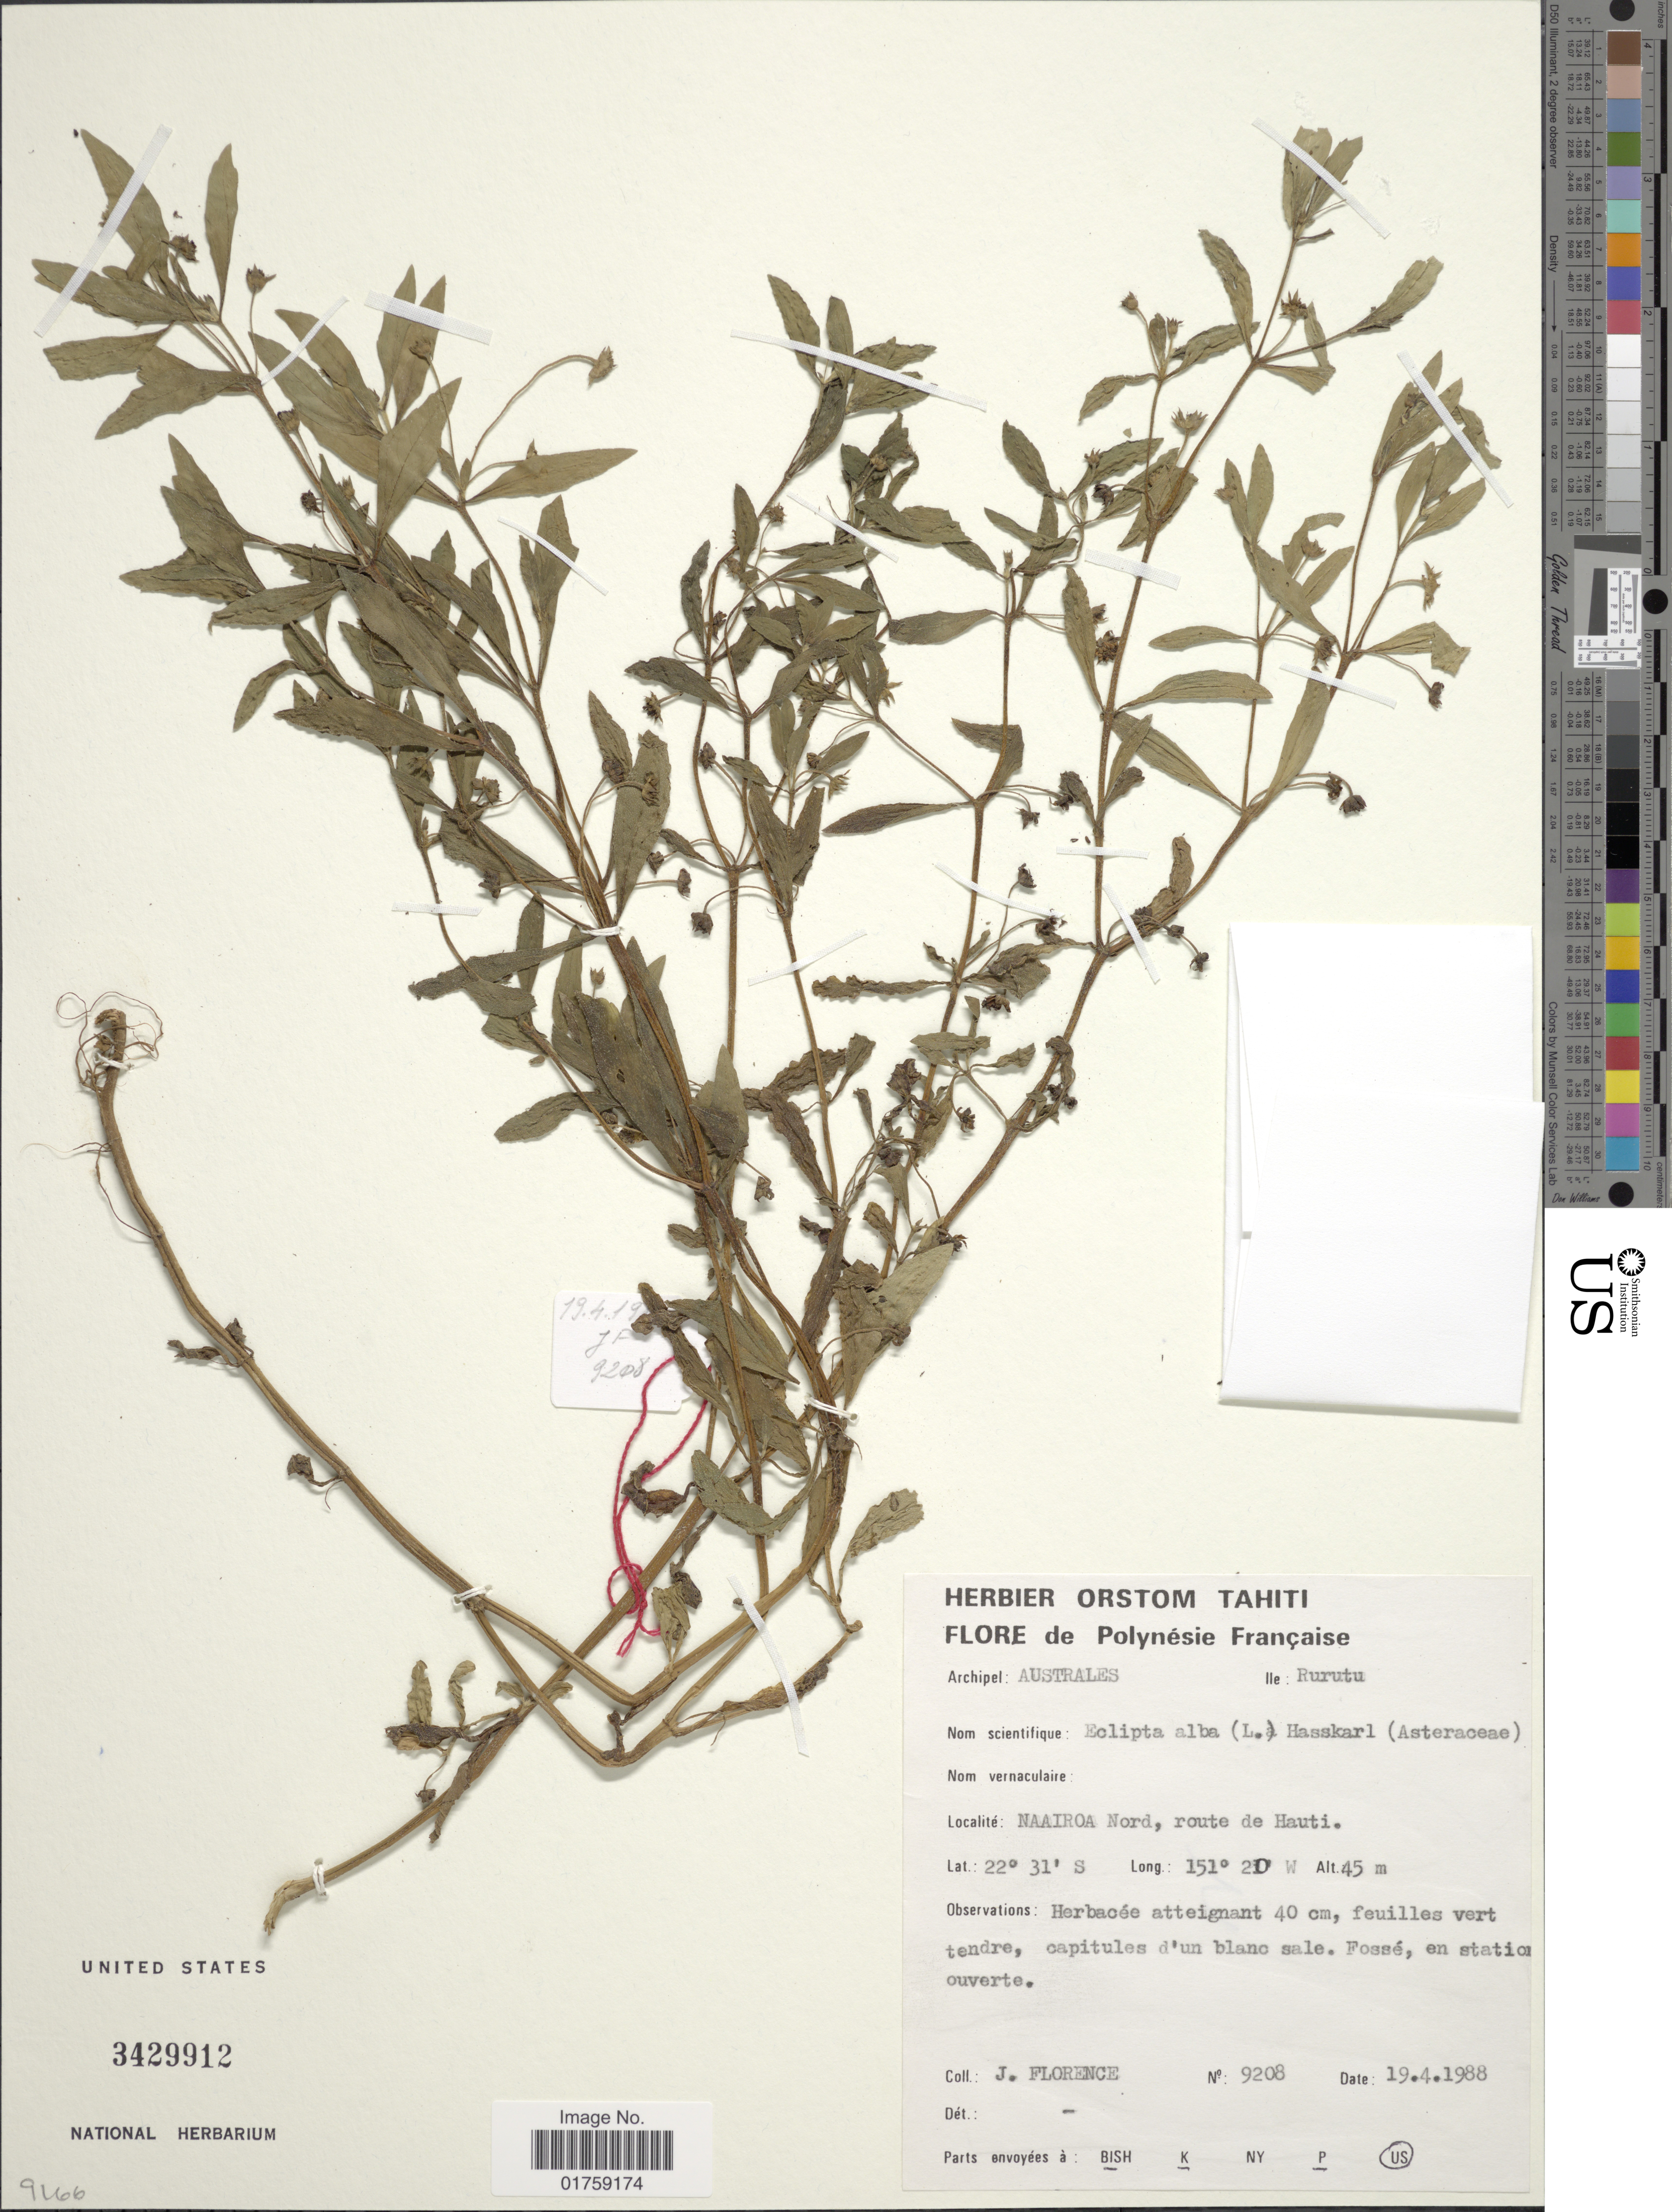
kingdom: Plantae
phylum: Tracheophyta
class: Magnoliopsida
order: Asterales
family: Asteraceae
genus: Eclipta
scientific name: Eclipta prostrata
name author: (L.) L.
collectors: J. Florence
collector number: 9208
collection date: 1988-04-19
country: French Polynesia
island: Rurutu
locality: Polynesie Française. Archipel: Australes. Ile: Rurutu. Naairoa Nord, route de Hauti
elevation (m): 45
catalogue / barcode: US 3429912